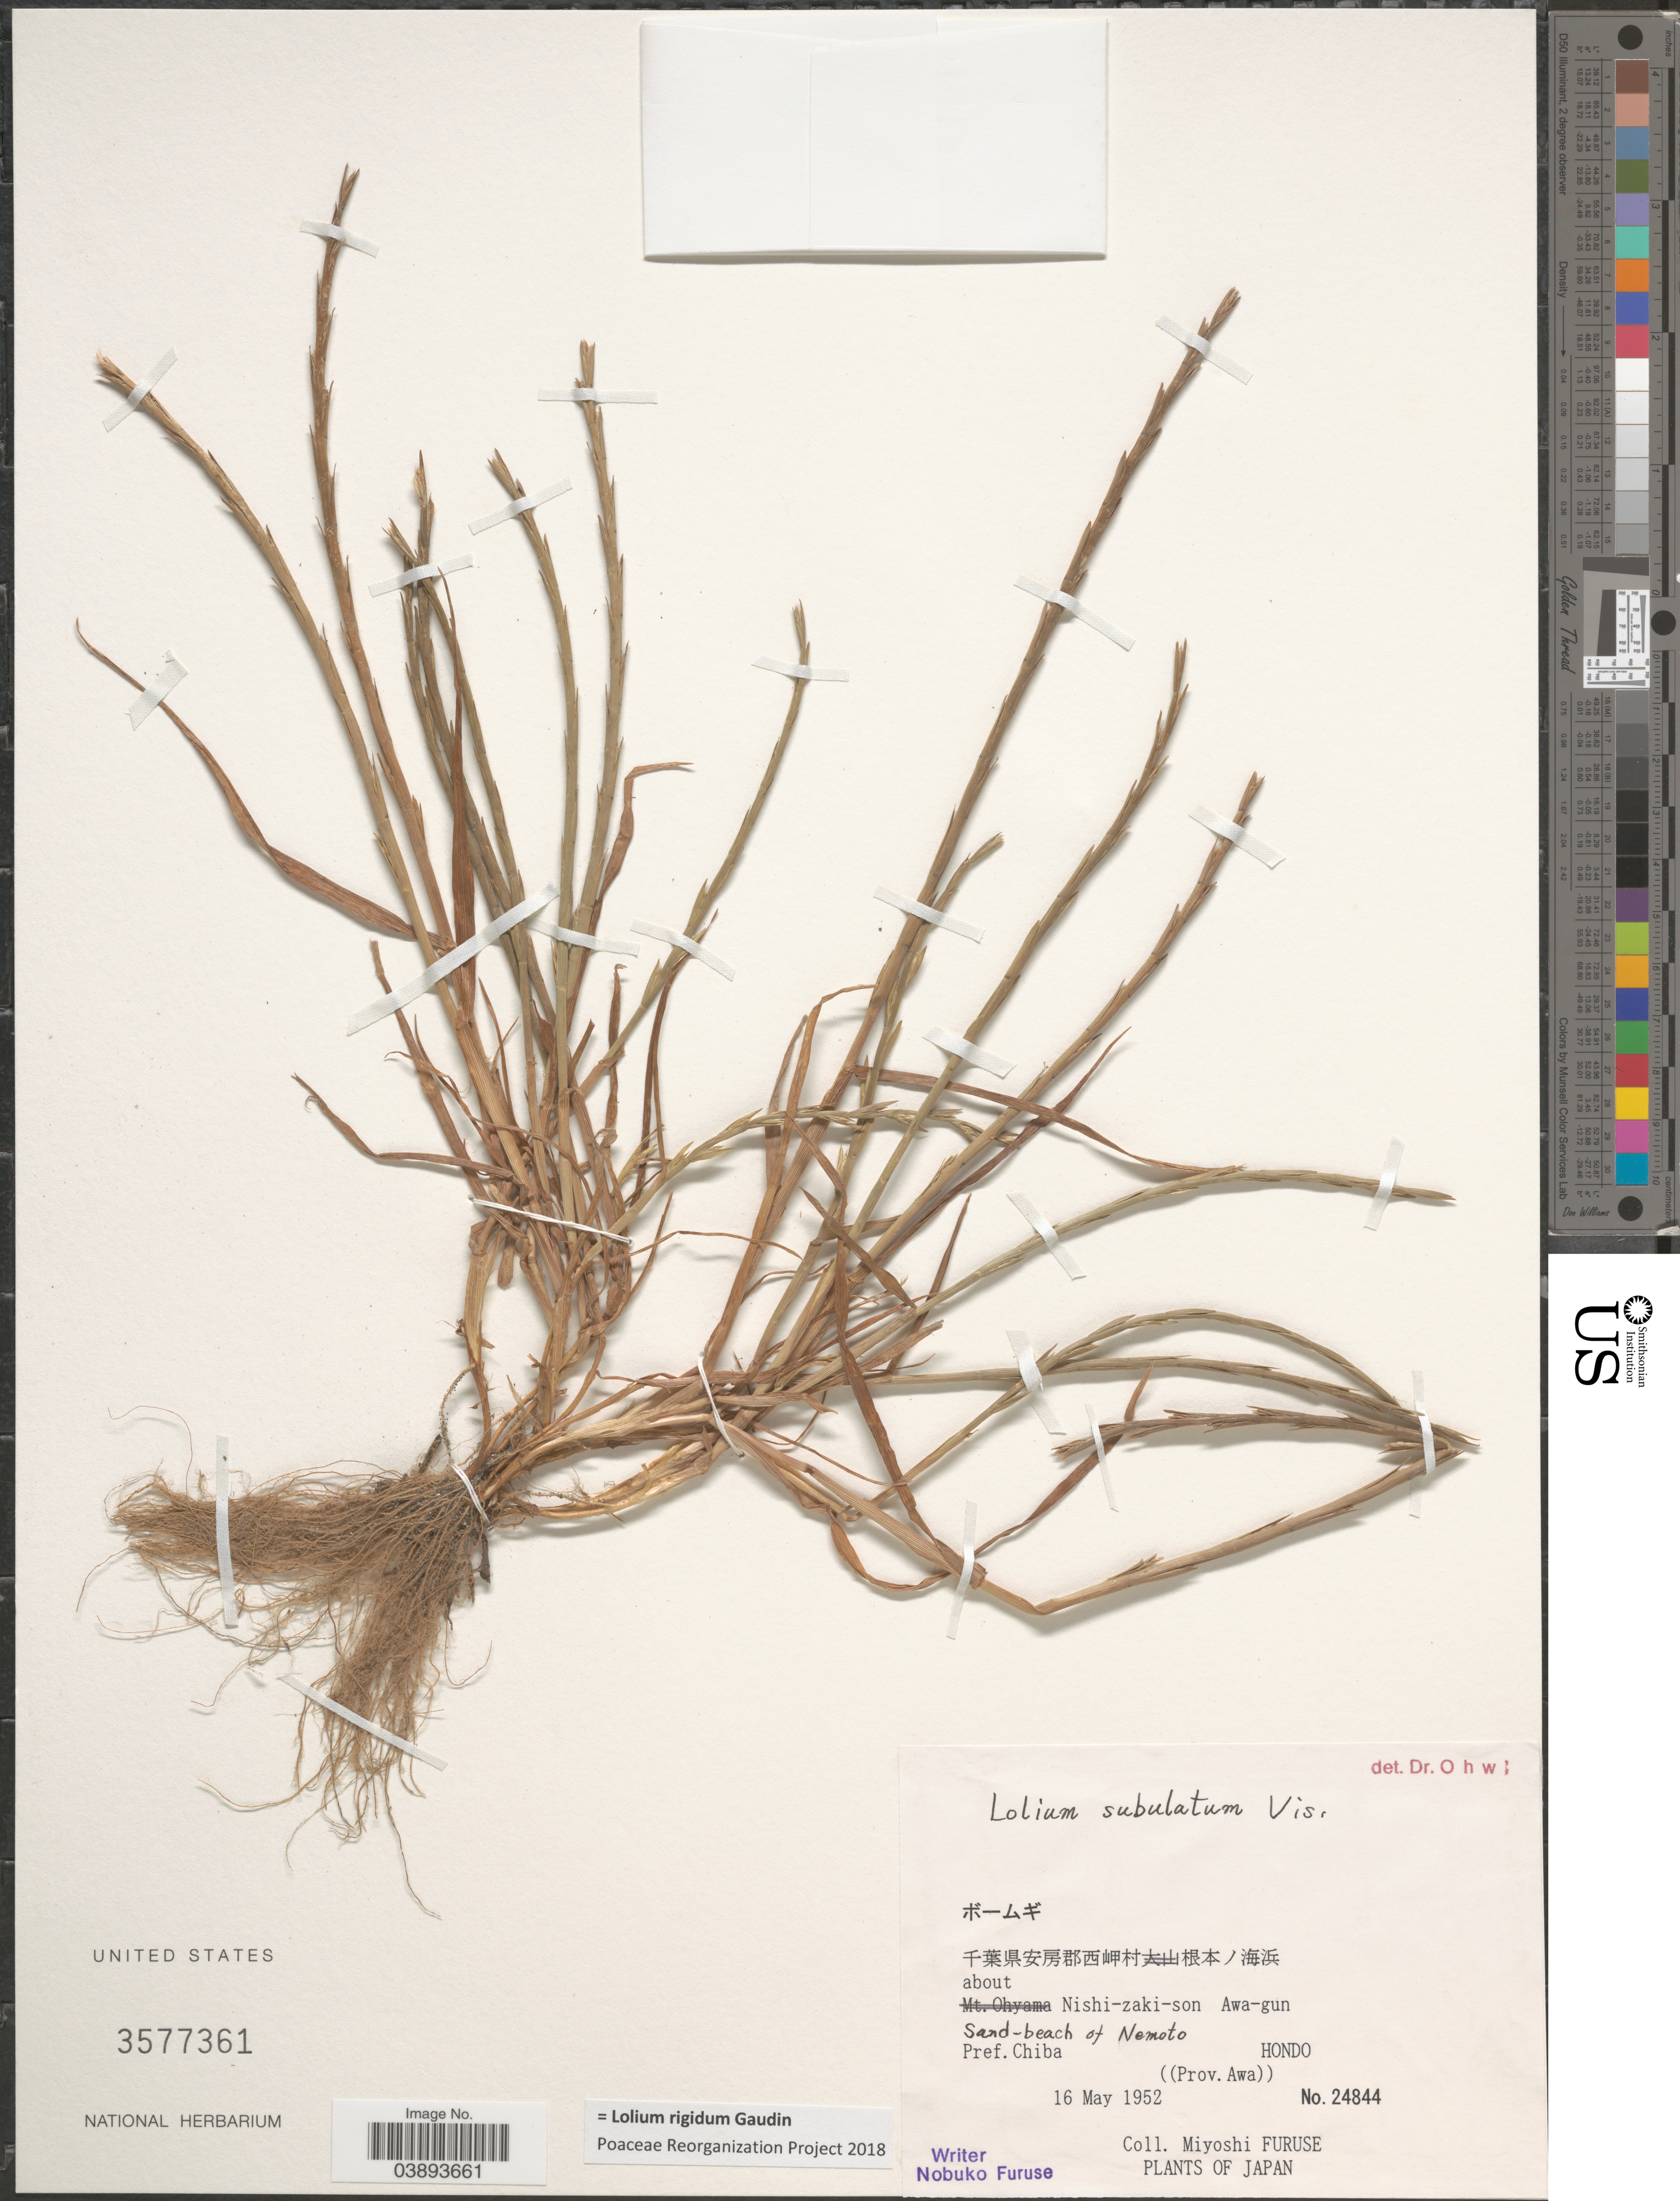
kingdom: Plantae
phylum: Tracheophyta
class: Liliopsida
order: Poales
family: Poaceae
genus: Lolium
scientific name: Lolium rigidum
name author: Gaudin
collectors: M. Furuse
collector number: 24844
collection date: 1852-05-16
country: Japan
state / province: Tiba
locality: X about Nishi-zaki-osn Awa-gun. Sand-beach of Nemoto. Pref. Chiba. Hondo ((Prov. Awa)).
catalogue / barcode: US 3577361